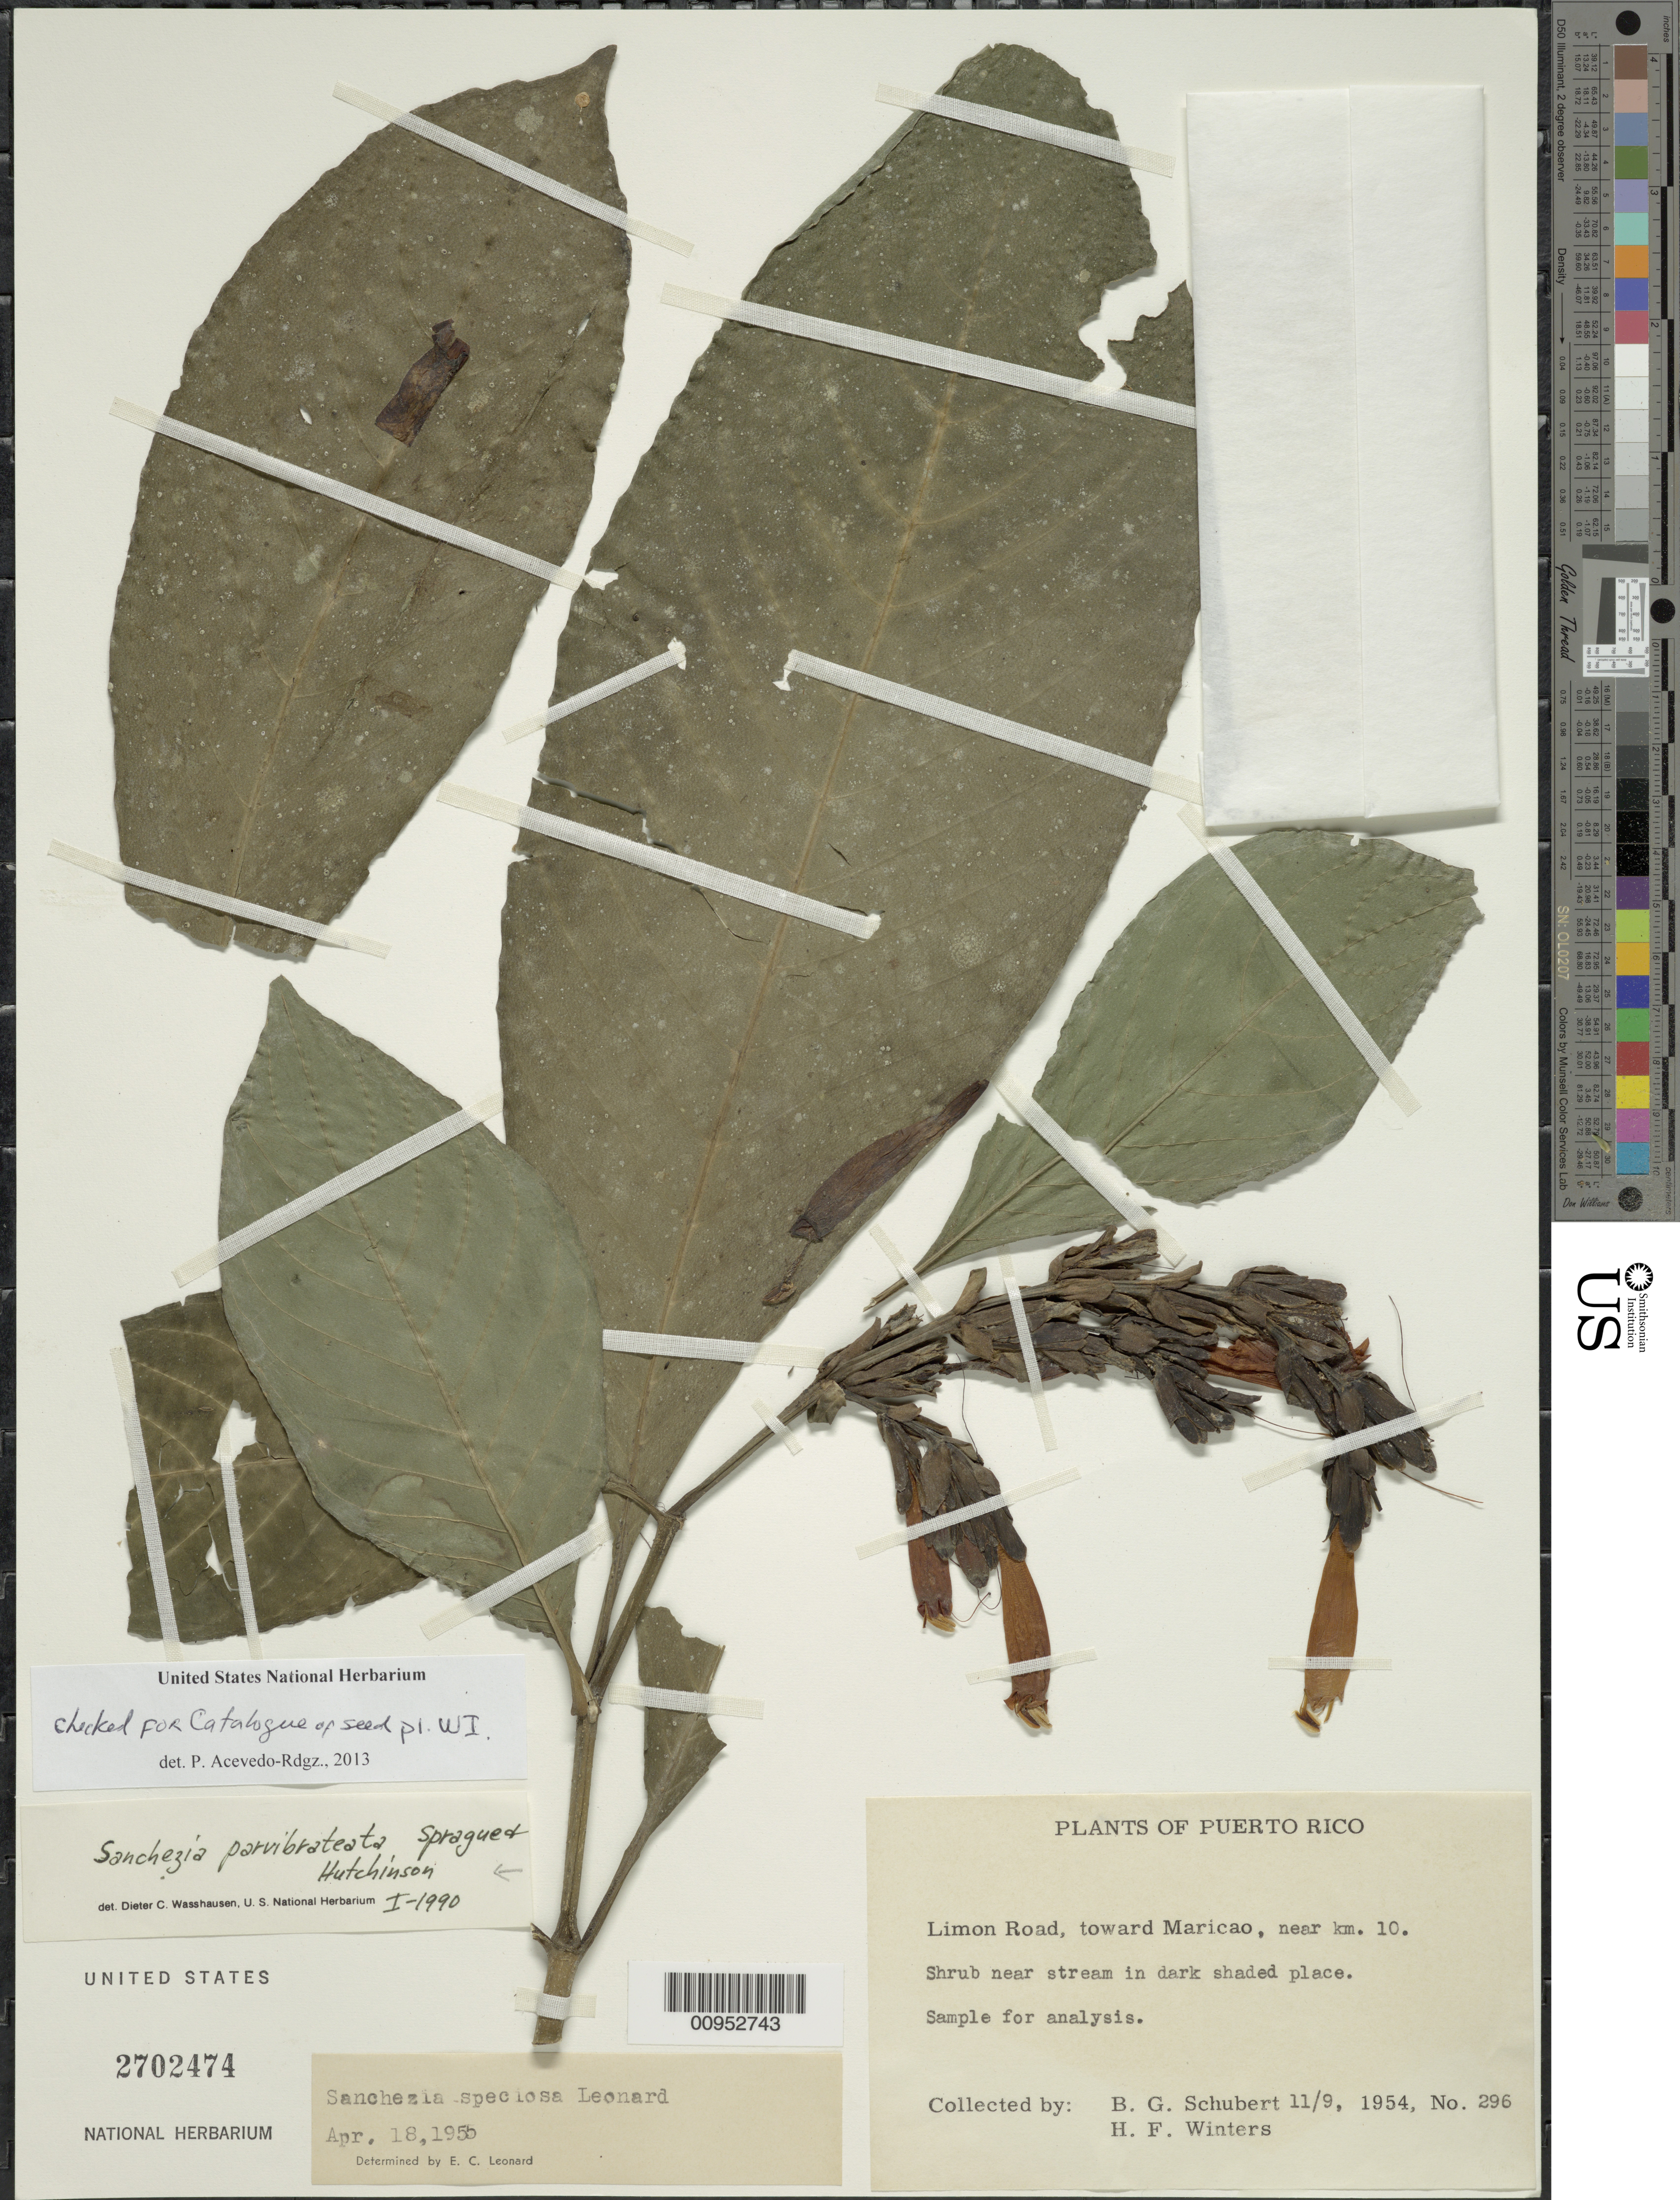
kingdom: Plantae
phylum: Tracheophyta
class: Magnoliopsida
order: Lamiales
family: Acanthaceae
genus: Sanchezia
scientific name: Sanchezia parvibracteata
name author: Sprague & Hutch.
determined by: Acevedo-Rodríguez, P., (BOT), Smithsonian Institution - National Museum of Natural History (UNITED STATES)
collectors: B. Schubert & H. Winters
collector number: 296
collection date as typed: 11 Sep 1954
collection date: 1954-09-11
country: Puerto Rico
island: Puerto Rico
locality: Limon Road, toward Maricao, near km 10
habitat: Near stream in dark shaded place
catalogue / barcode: US 2702474